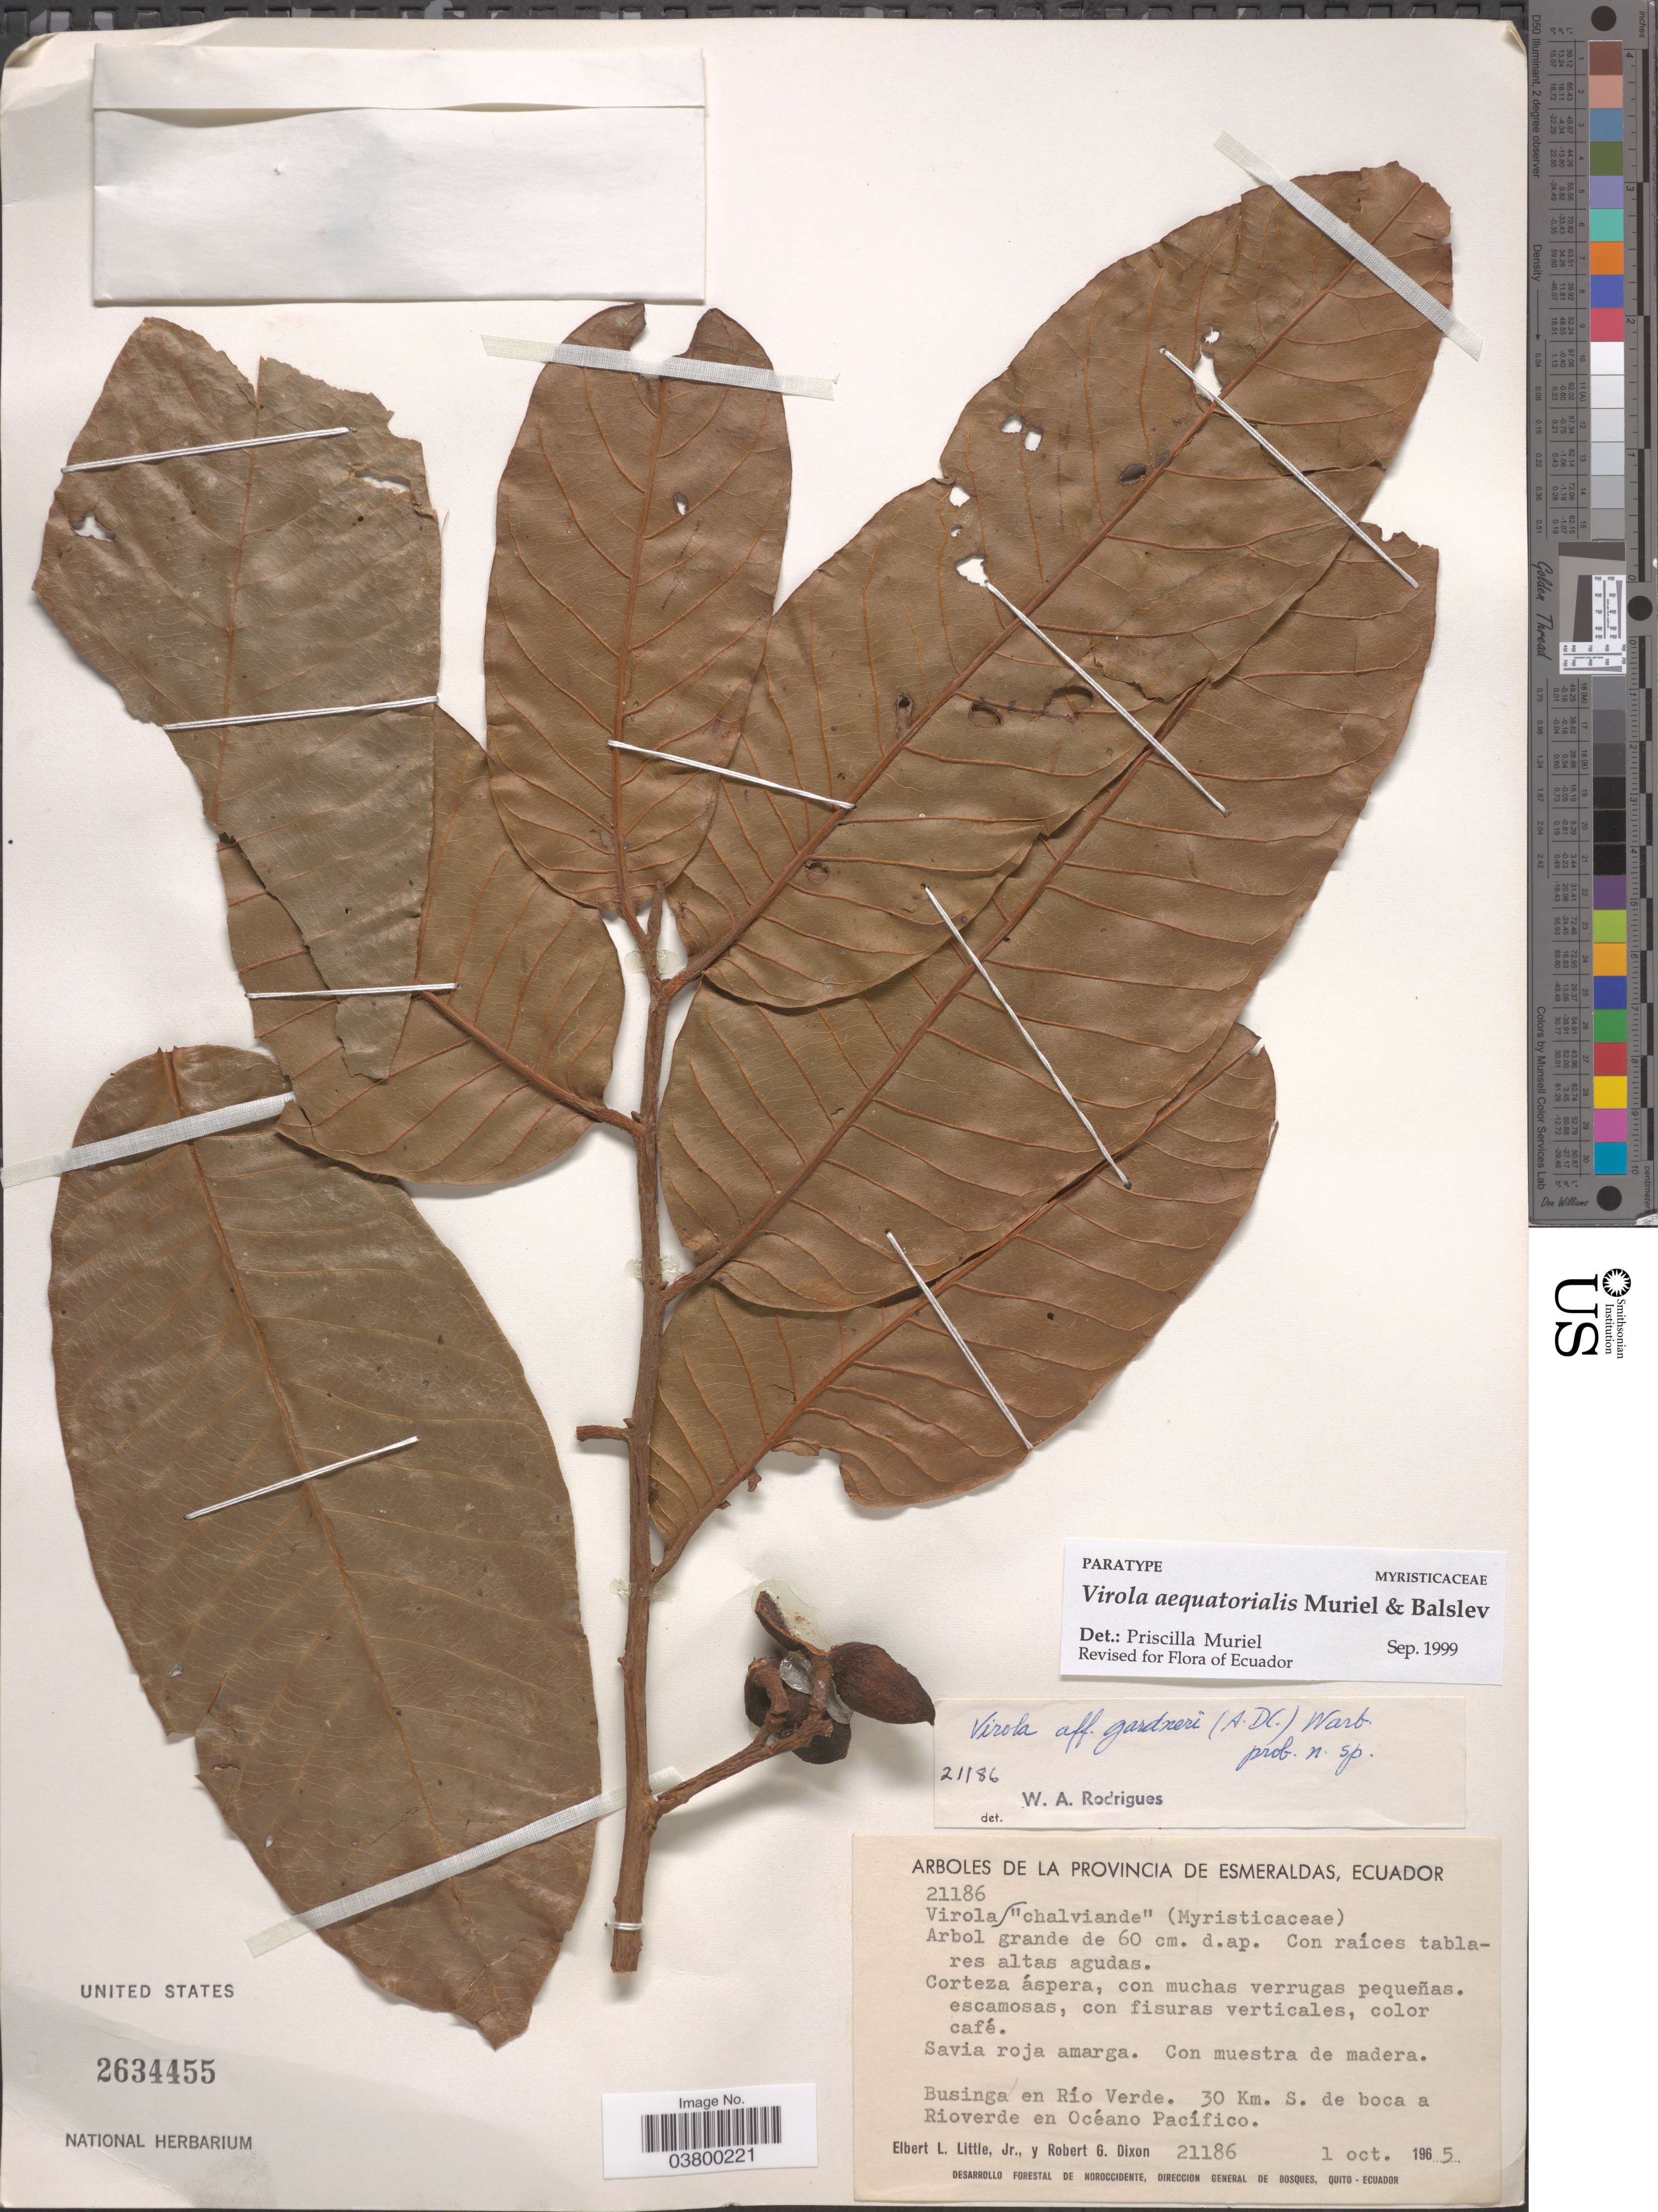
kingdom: Plantae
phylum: Tracheophyta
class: Magnoliopsida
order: Magnoliales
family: Myristicaceae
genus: Virola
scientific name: Virola aequatorialis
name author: Muriel & Balslev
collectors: E. L. Little & R. G. Dixon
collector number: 211786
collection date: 1965-10-01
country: Ecuador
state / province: Esmeraldas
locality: Businga en Río Verde. 30 Km. S. de boca a Rioverde en Océano Pacífico.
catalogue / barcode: US 2634455